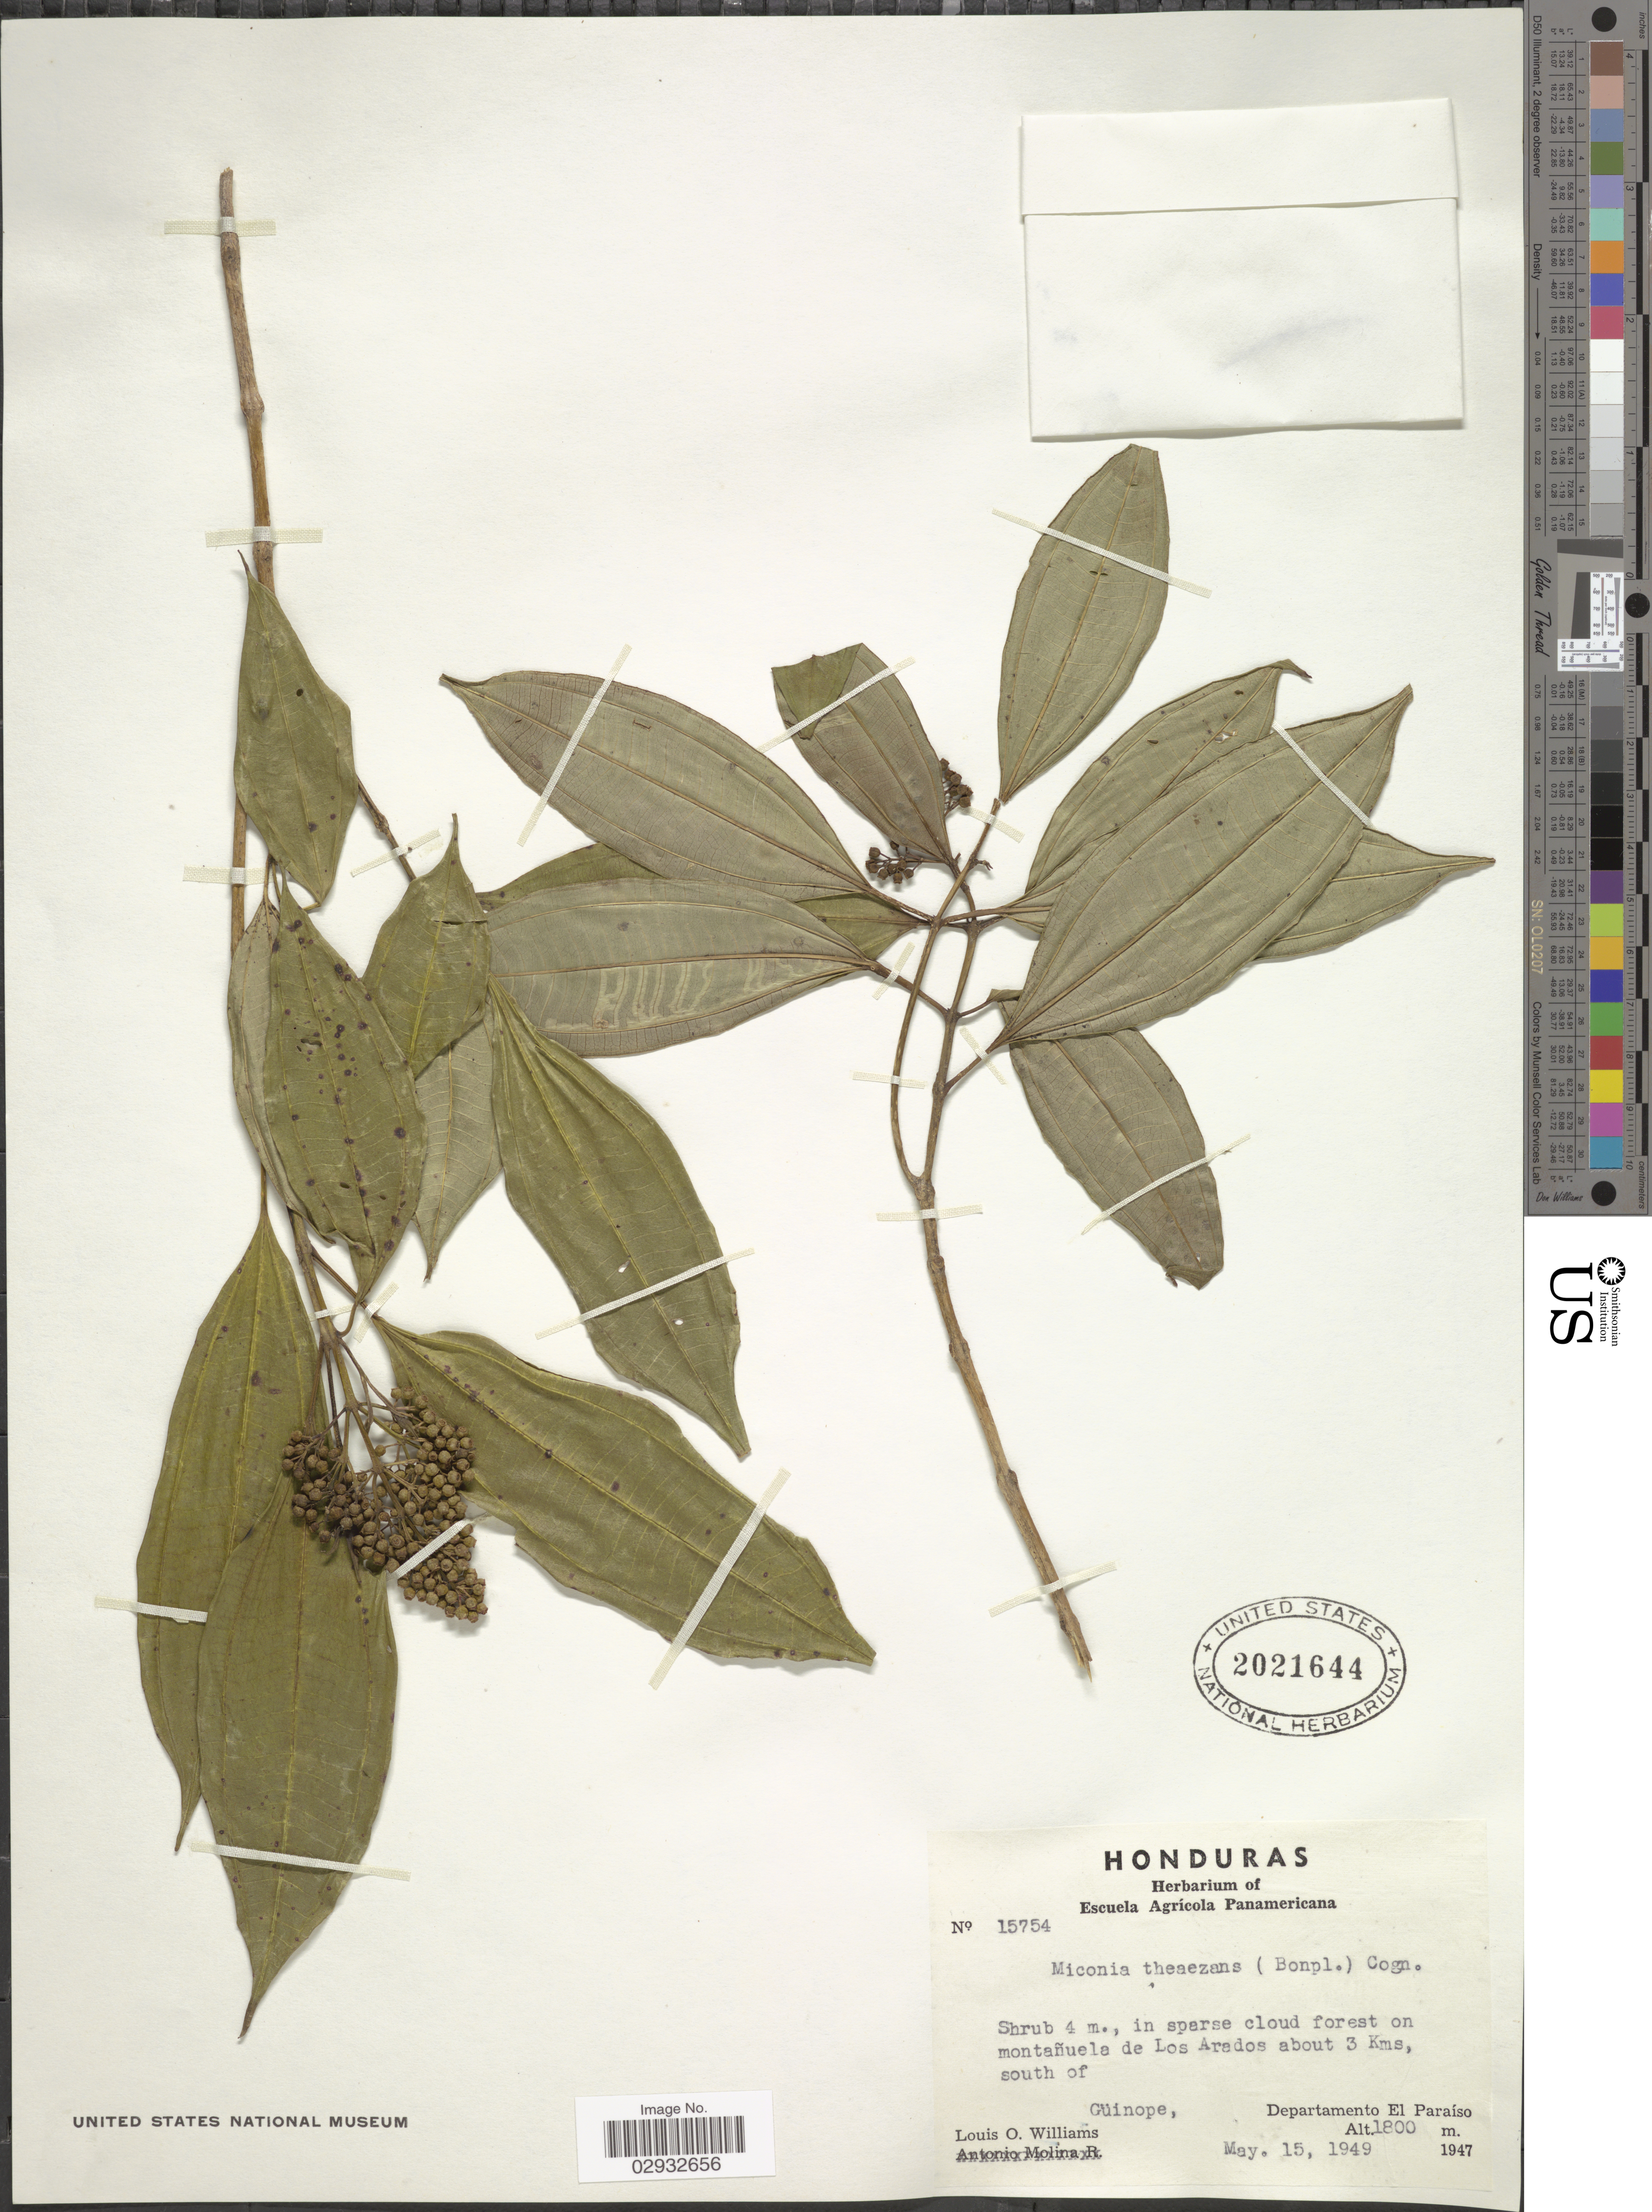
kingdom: Plantae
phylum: Tracheophyta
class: Magnoliopsida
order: Myrtales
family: Melastomataceae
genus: Miconia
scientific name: Miconia glaberrima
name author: (Schltdl.) Naudin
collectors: L. O. Williams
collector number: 15754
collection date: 1949-05-15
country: Honduras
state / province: El Paraíso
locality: On montañuela de Los Arados about 3 Kms, south of Güinope, Departamento El Paraíso.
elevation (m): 1800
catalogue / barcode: US 2021644